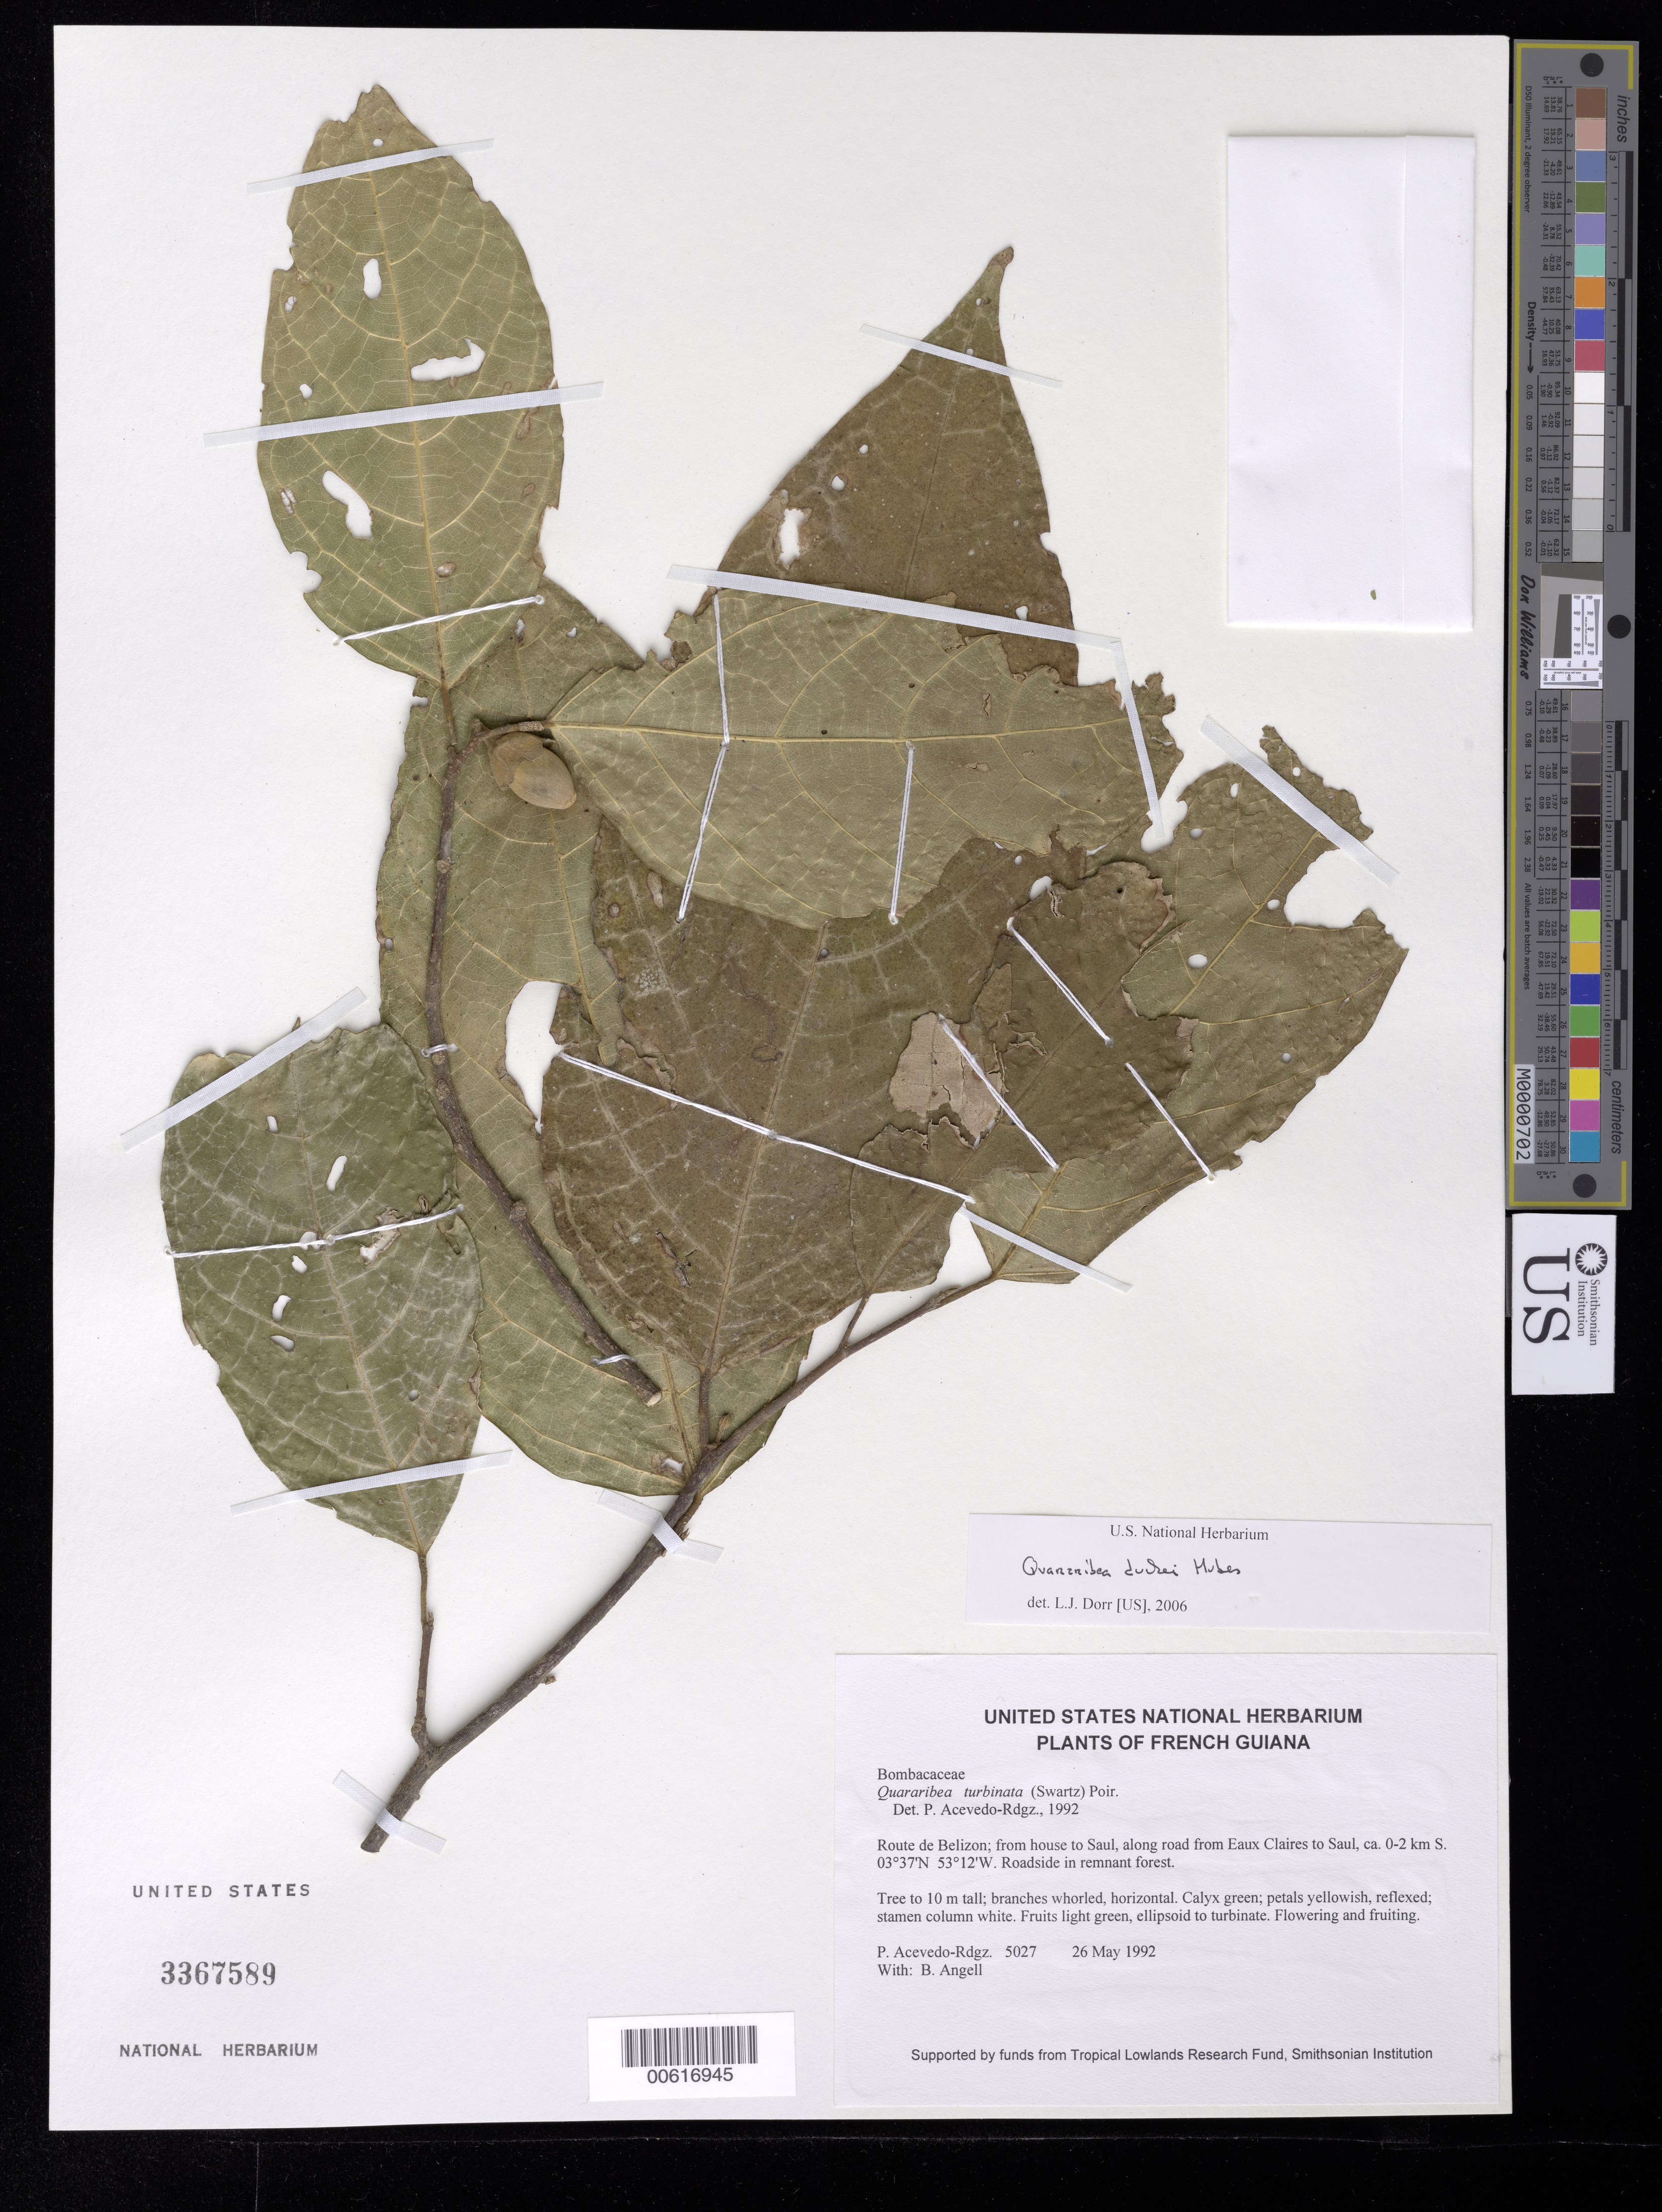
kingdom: Plantae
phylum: Tracheophyta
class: Magnoliopsida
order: Malvales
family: Malvaceae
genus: Quararibea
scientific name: Quararibea duckei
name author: Huber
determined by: Dorr, L. J., (BOT), Smithsonian Institution - National Museum of Natural History (UNITED STATES)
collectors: P. Acevedo-Rodr. & Bobbi Angell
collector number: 5027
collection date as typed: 26 May 1992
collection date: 1992-05-26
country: French Guiana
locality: Route de Belizon; from house to Saul, along road from Eaux Claires to Saul, ca. 0-2 km S.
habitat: Roadside in remnant forest.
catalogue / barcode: US 3367589